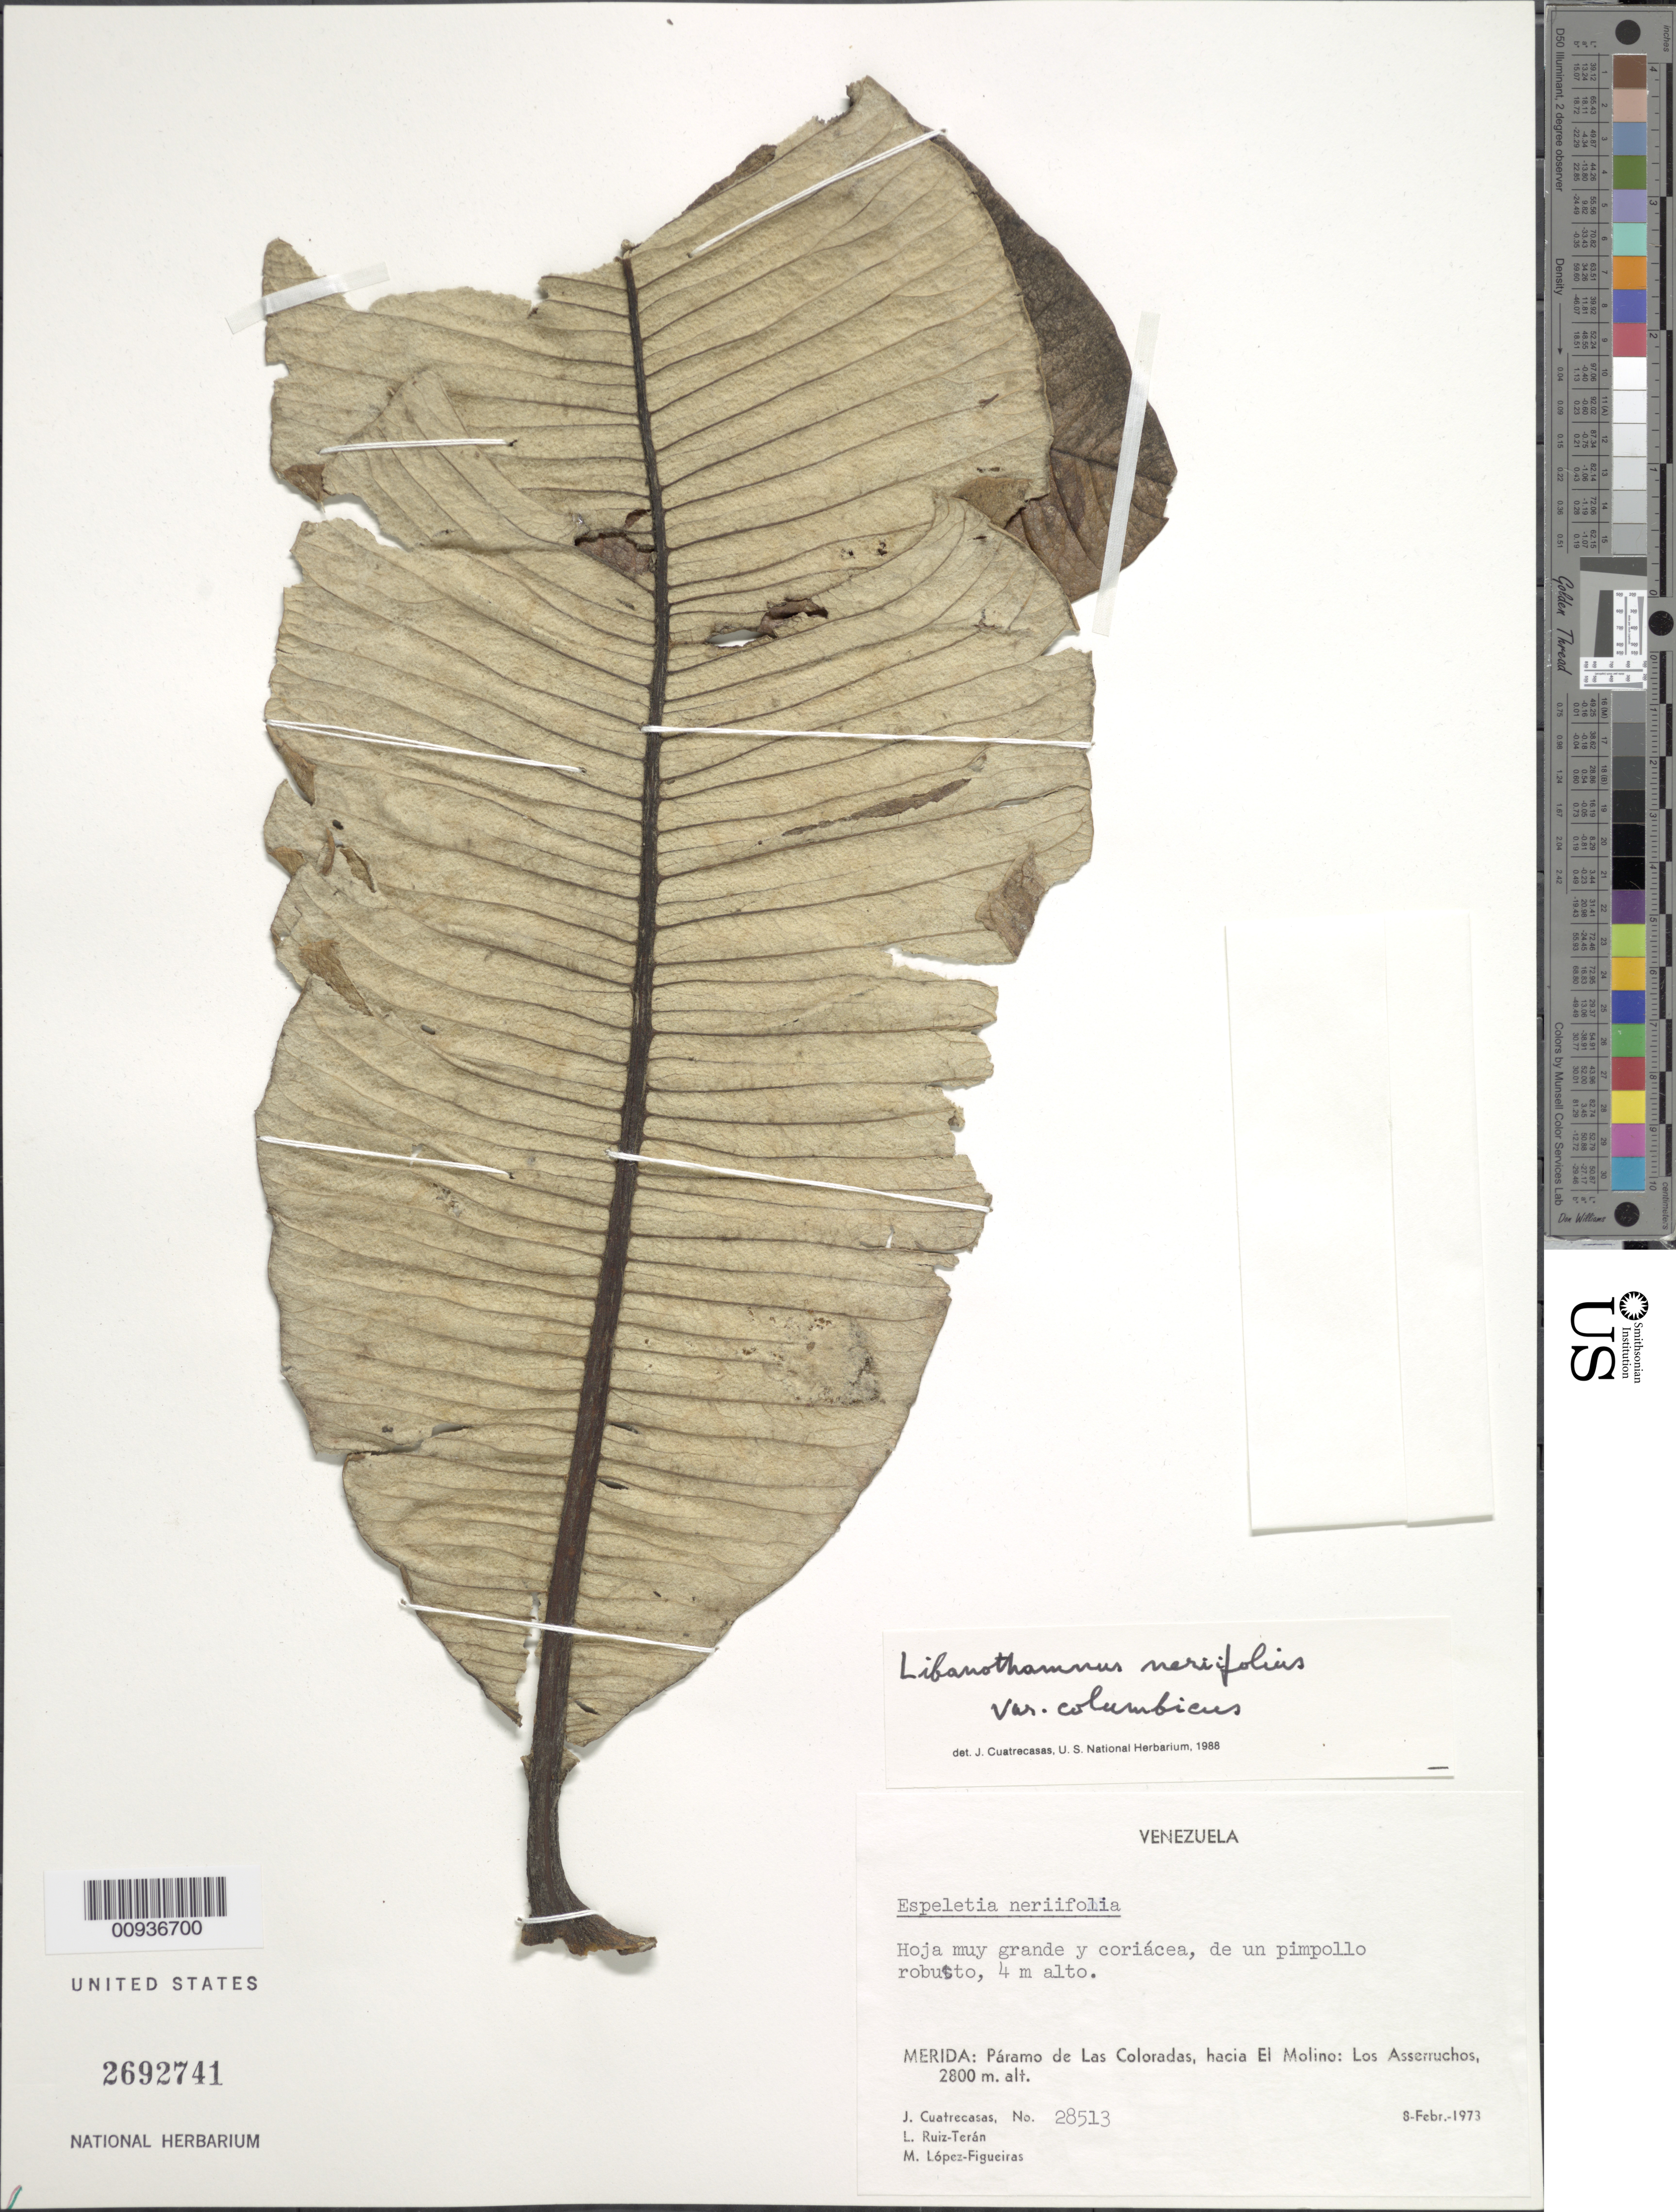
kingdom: Plantae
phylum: Tracheophyta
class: Magnoliopsida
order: Asterales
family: Asteraceae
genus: Libanothamnus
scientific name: Libanothamnus neriifolius var. columbicus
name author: (Cuatrec.) Cuatrec.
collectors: J. Cuatrecasas, L. E. Ruíz-Terán & M. López Figueiras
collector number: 28513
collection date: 1973-02-08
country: Venezuela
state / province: Mérida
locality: Paramo de Las Coloradas, hacia El Molino, Los Asserruchos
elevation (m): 2800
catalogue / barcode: US 2692741